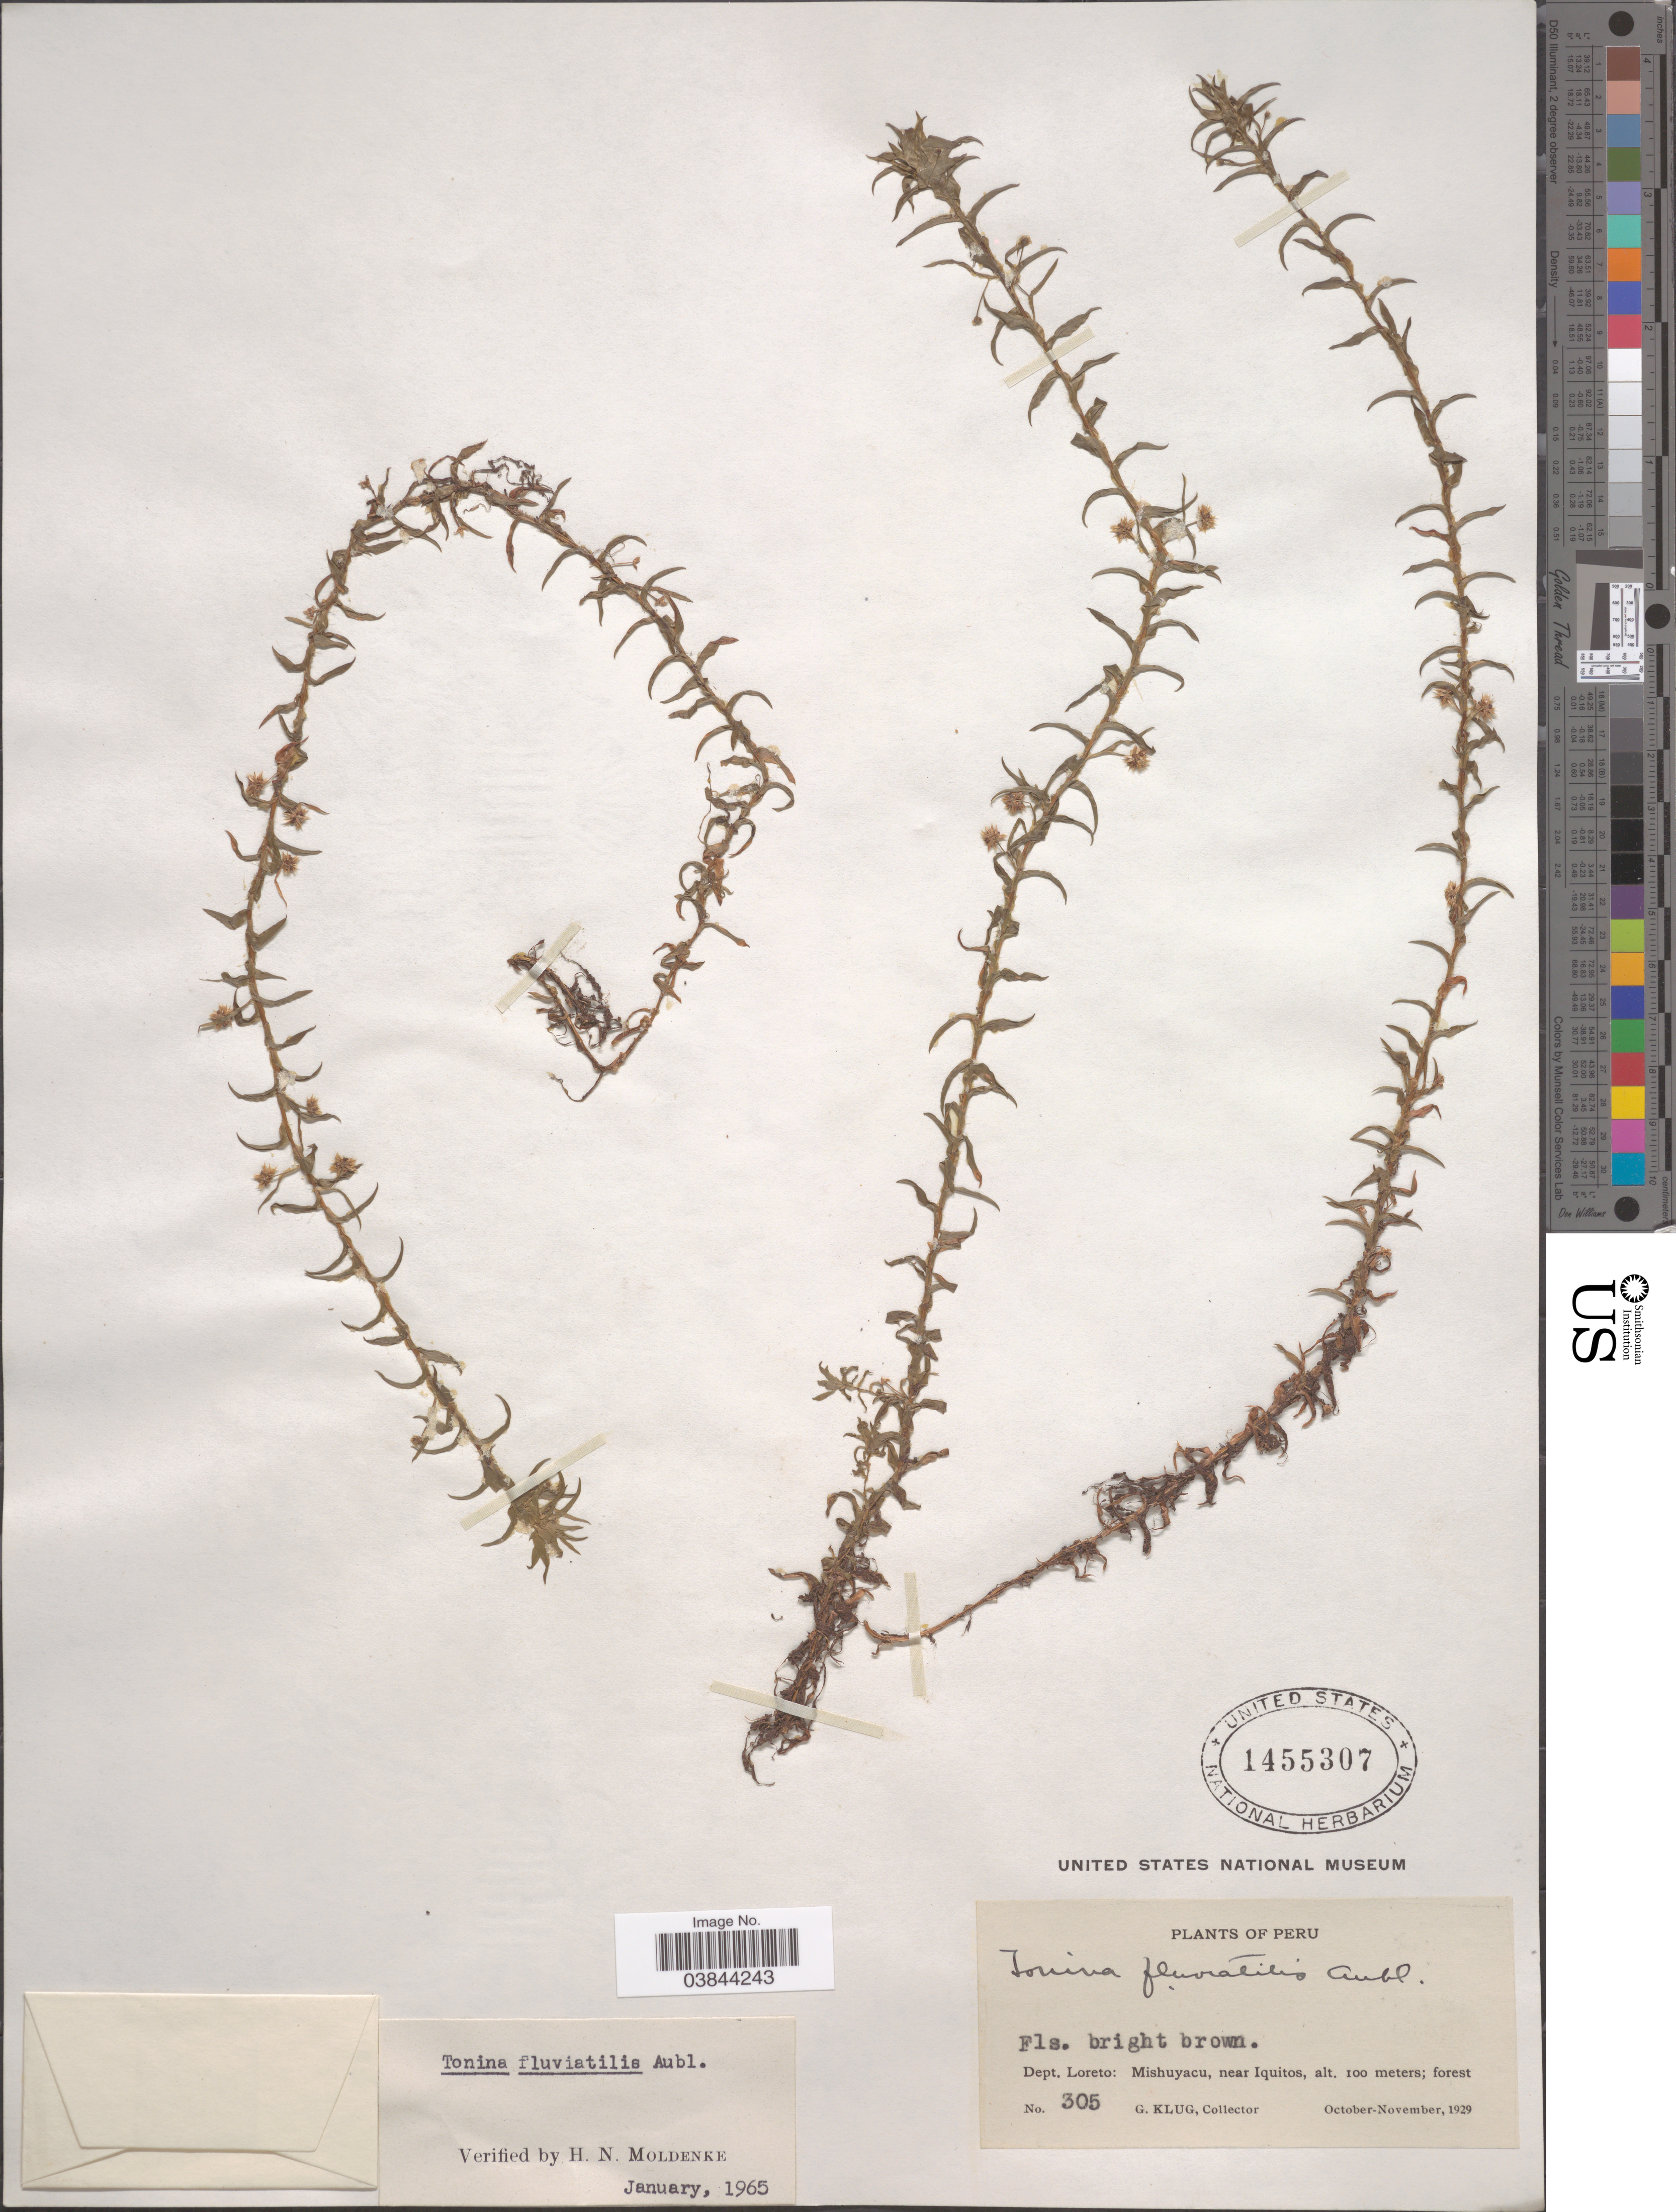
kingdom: Plantae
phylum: Tracheophyta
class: Liliopsida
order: Poales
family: Eriocaulaceae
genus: Tonina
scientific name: Tonina fluviatilis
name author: Aubl.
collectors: G. Klug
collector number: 305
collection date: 1929-10/1929-11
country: Peru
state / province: Loreto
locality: Dept. Loreto: Mishuyacu, near Iquitos.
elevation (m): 100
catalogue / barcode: US 1455307